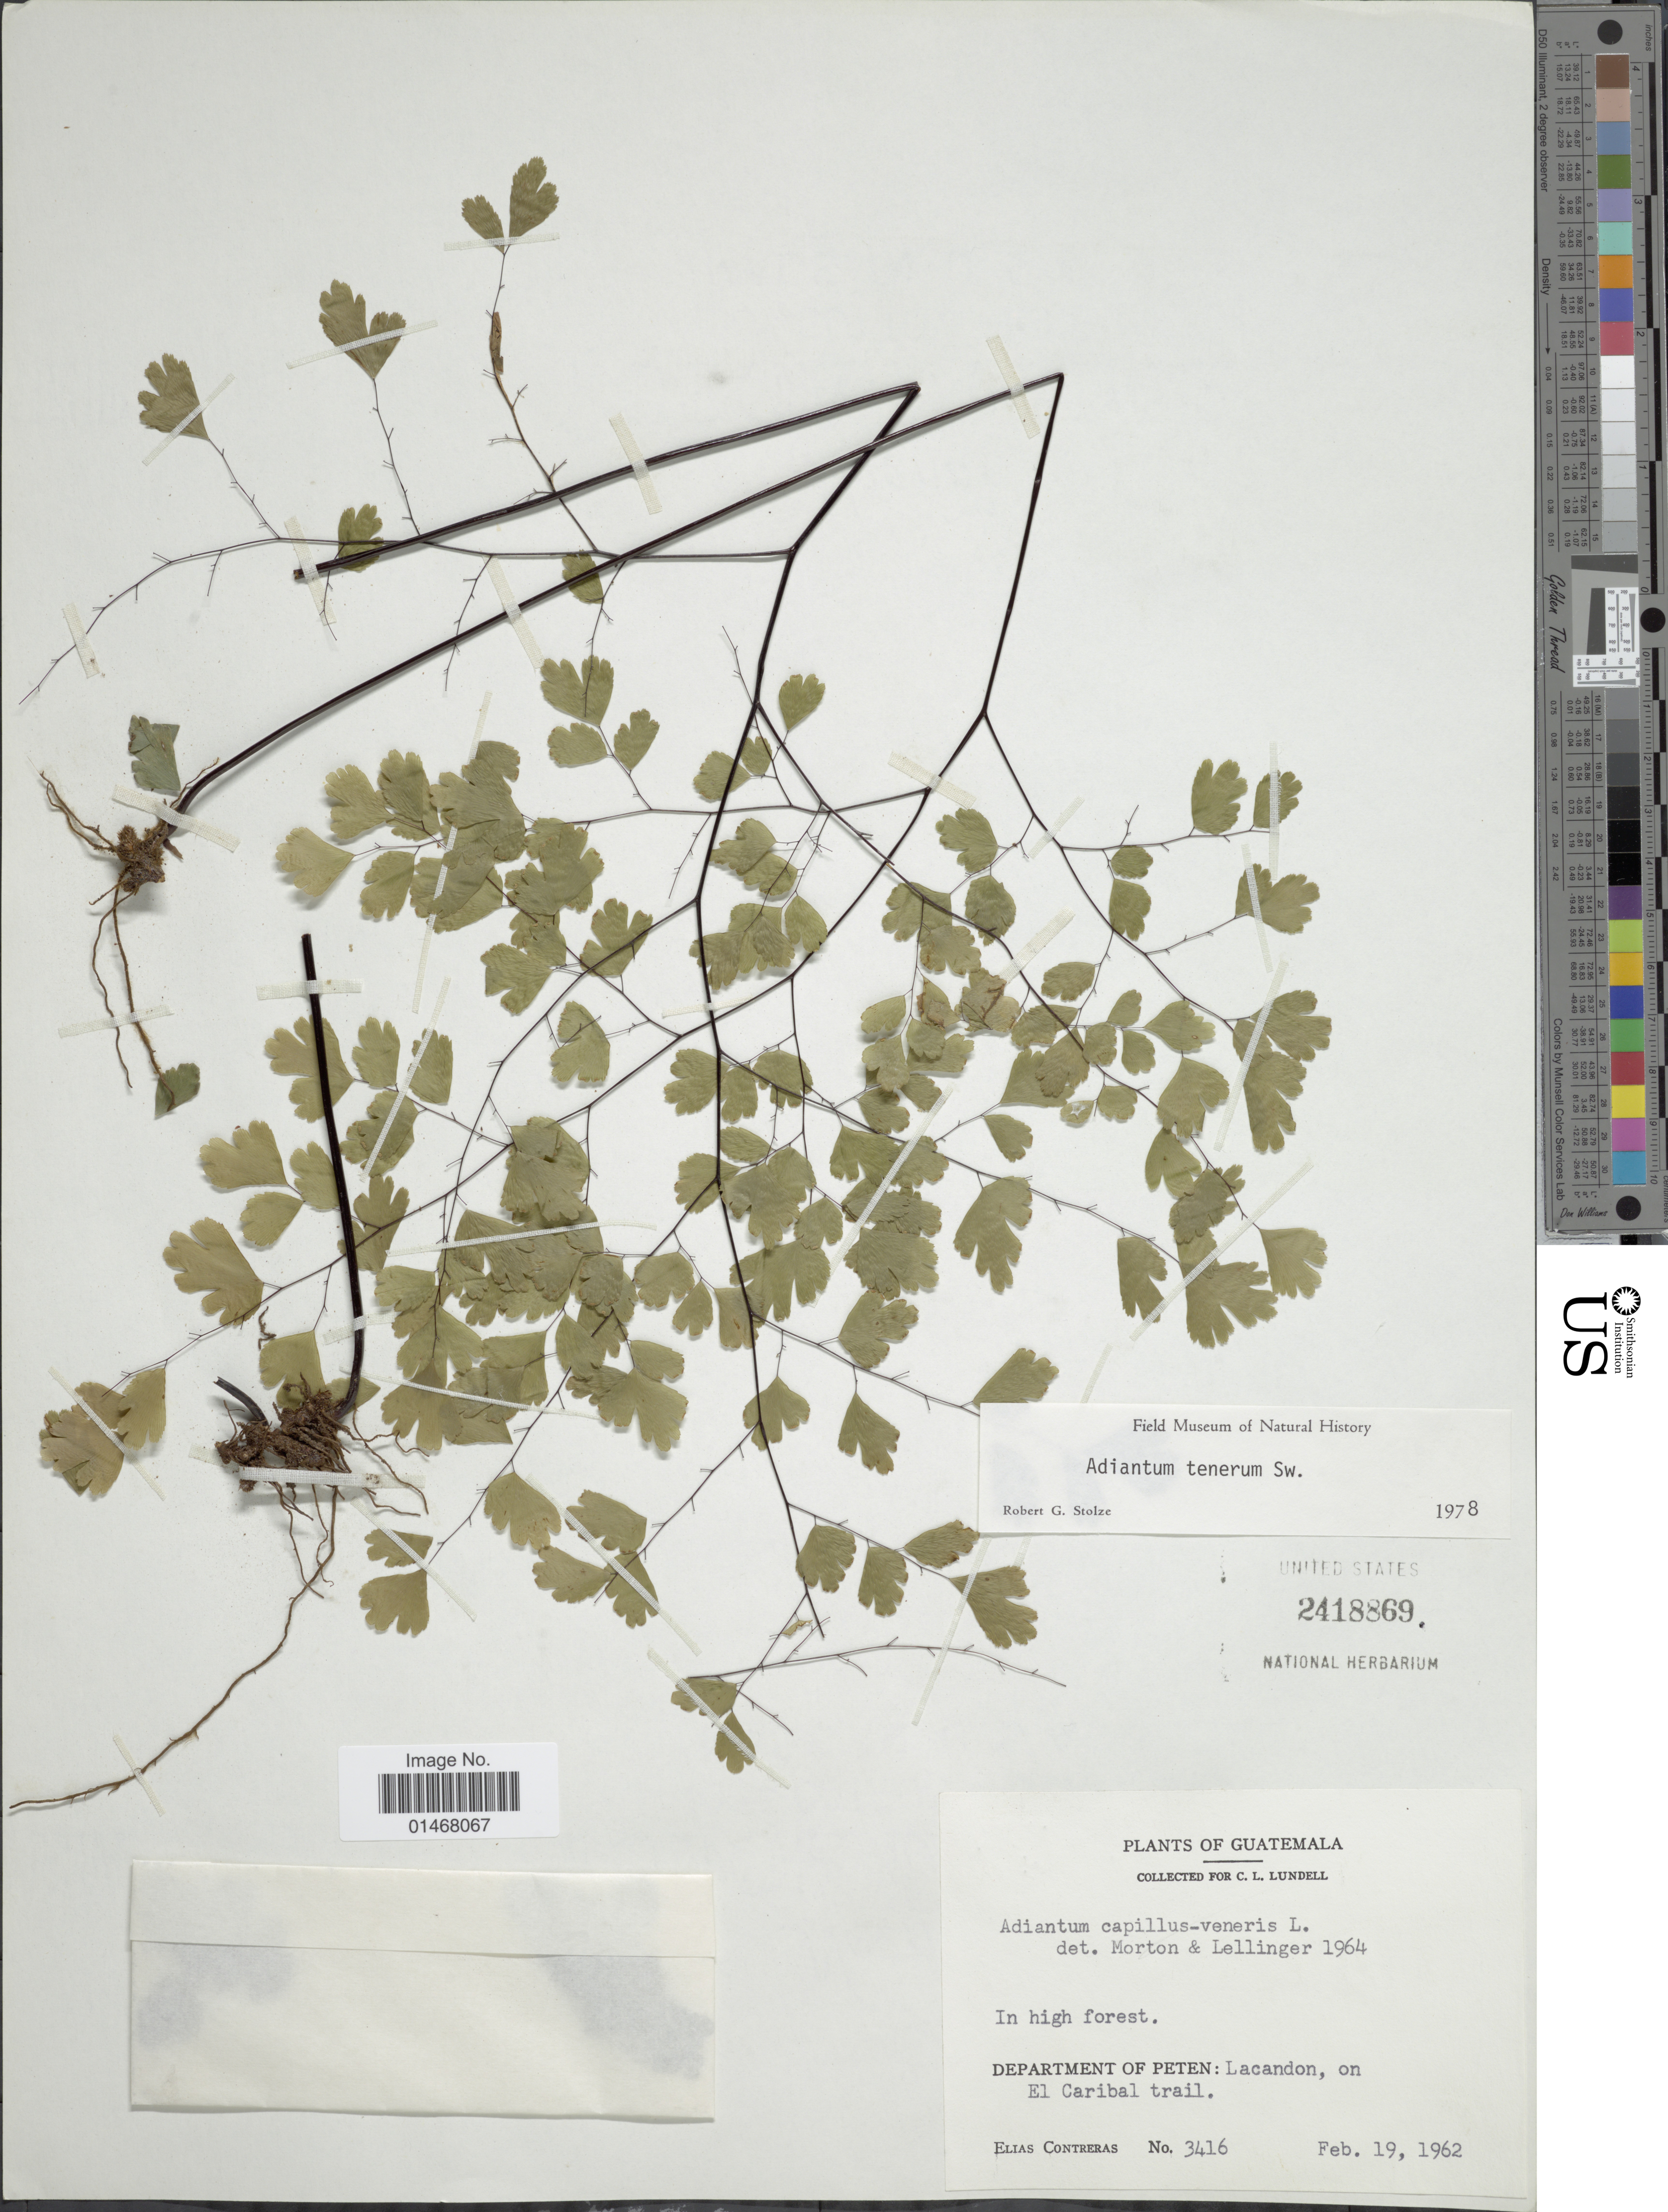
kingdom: Plantae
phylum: Tracheophyta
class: Polypodiopsida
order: Polypodiales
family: Pteridaceae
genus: Adiantum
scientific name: Adiantum tenerum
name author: Sw.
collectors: E. Contreras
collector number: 3416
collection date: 1962-02-19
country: Guatemala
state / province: El Petén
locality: Department of Peten: Lacandon, on El Caribal trail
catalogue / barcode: US 2418869